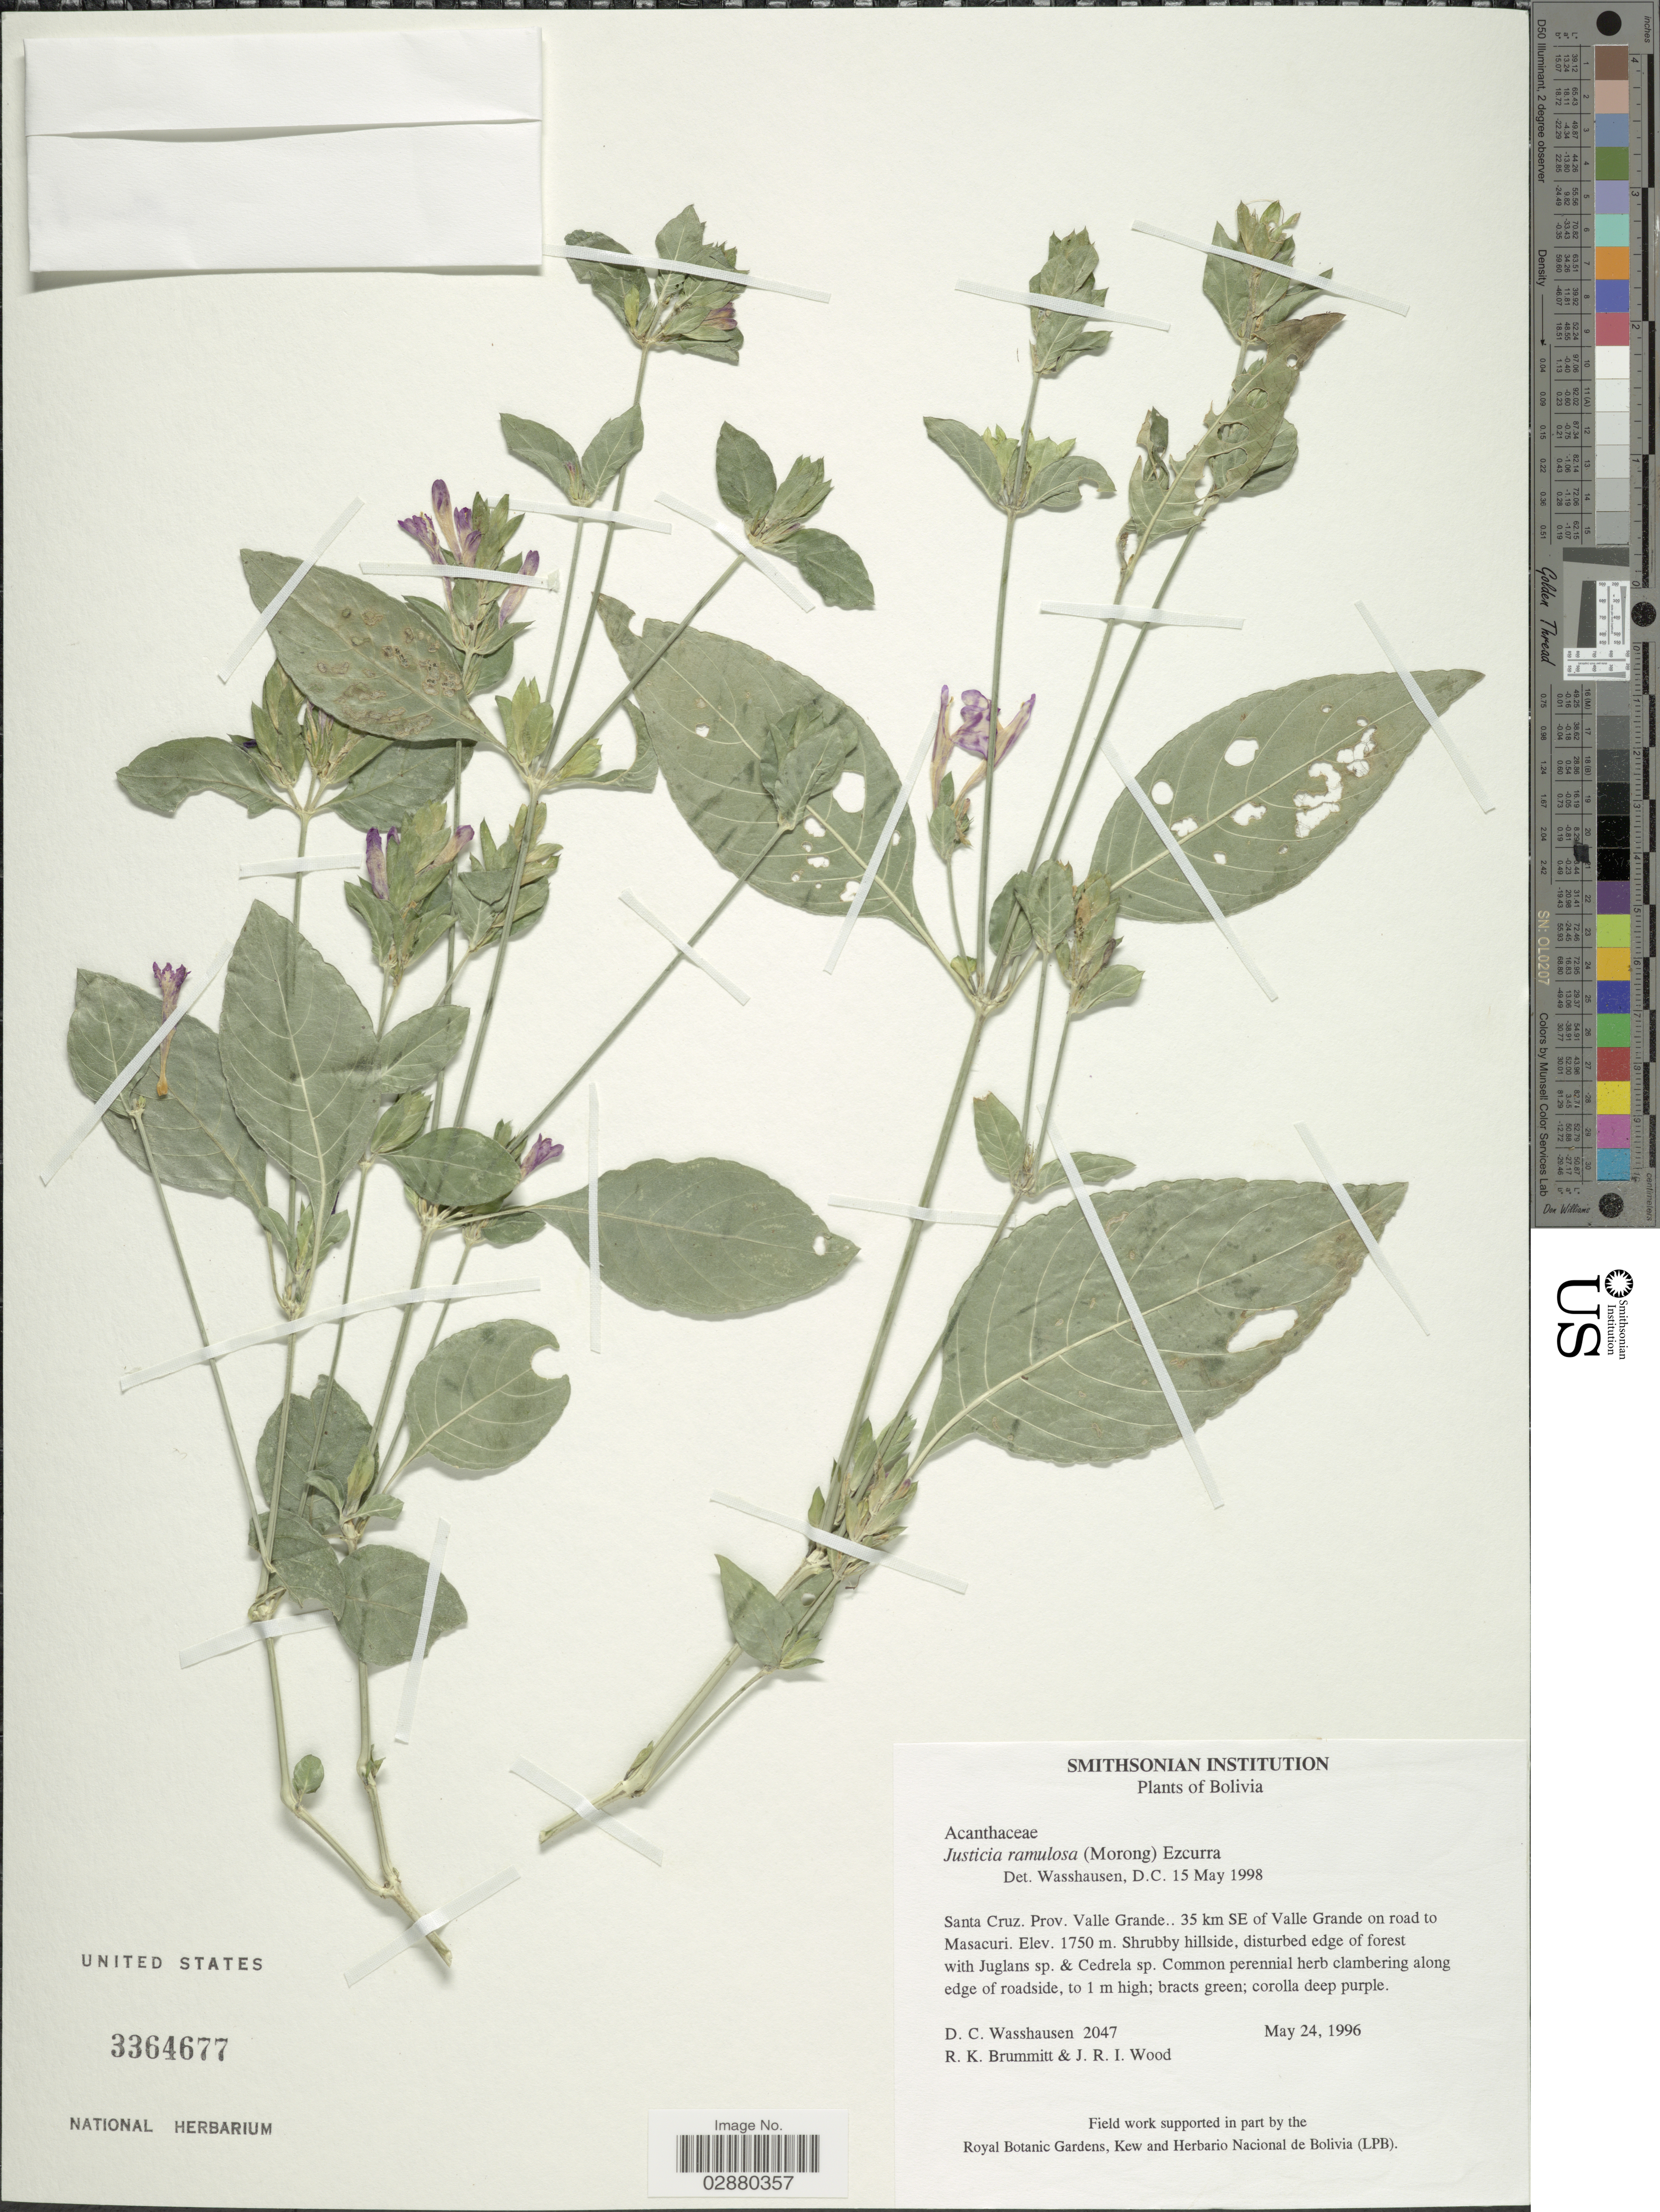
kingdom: Plantae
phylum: Tracheophyta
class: Magnoliopsida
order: Lamiales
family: Acanthaceae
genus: Justicia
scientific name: Justicia ramulosa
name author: (Morong) V.A.W. Graham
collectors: D. C. Wasshausen, R. K. Brummitt & J. R. I. Wood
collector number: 2047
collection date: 1996-05-24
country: Bolivia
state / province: Santa Cruz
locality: Prov. Valle Grande.. 35 km SE of Valle Grande on road to Masacuri.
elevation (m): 1750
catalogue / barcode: US 3364677